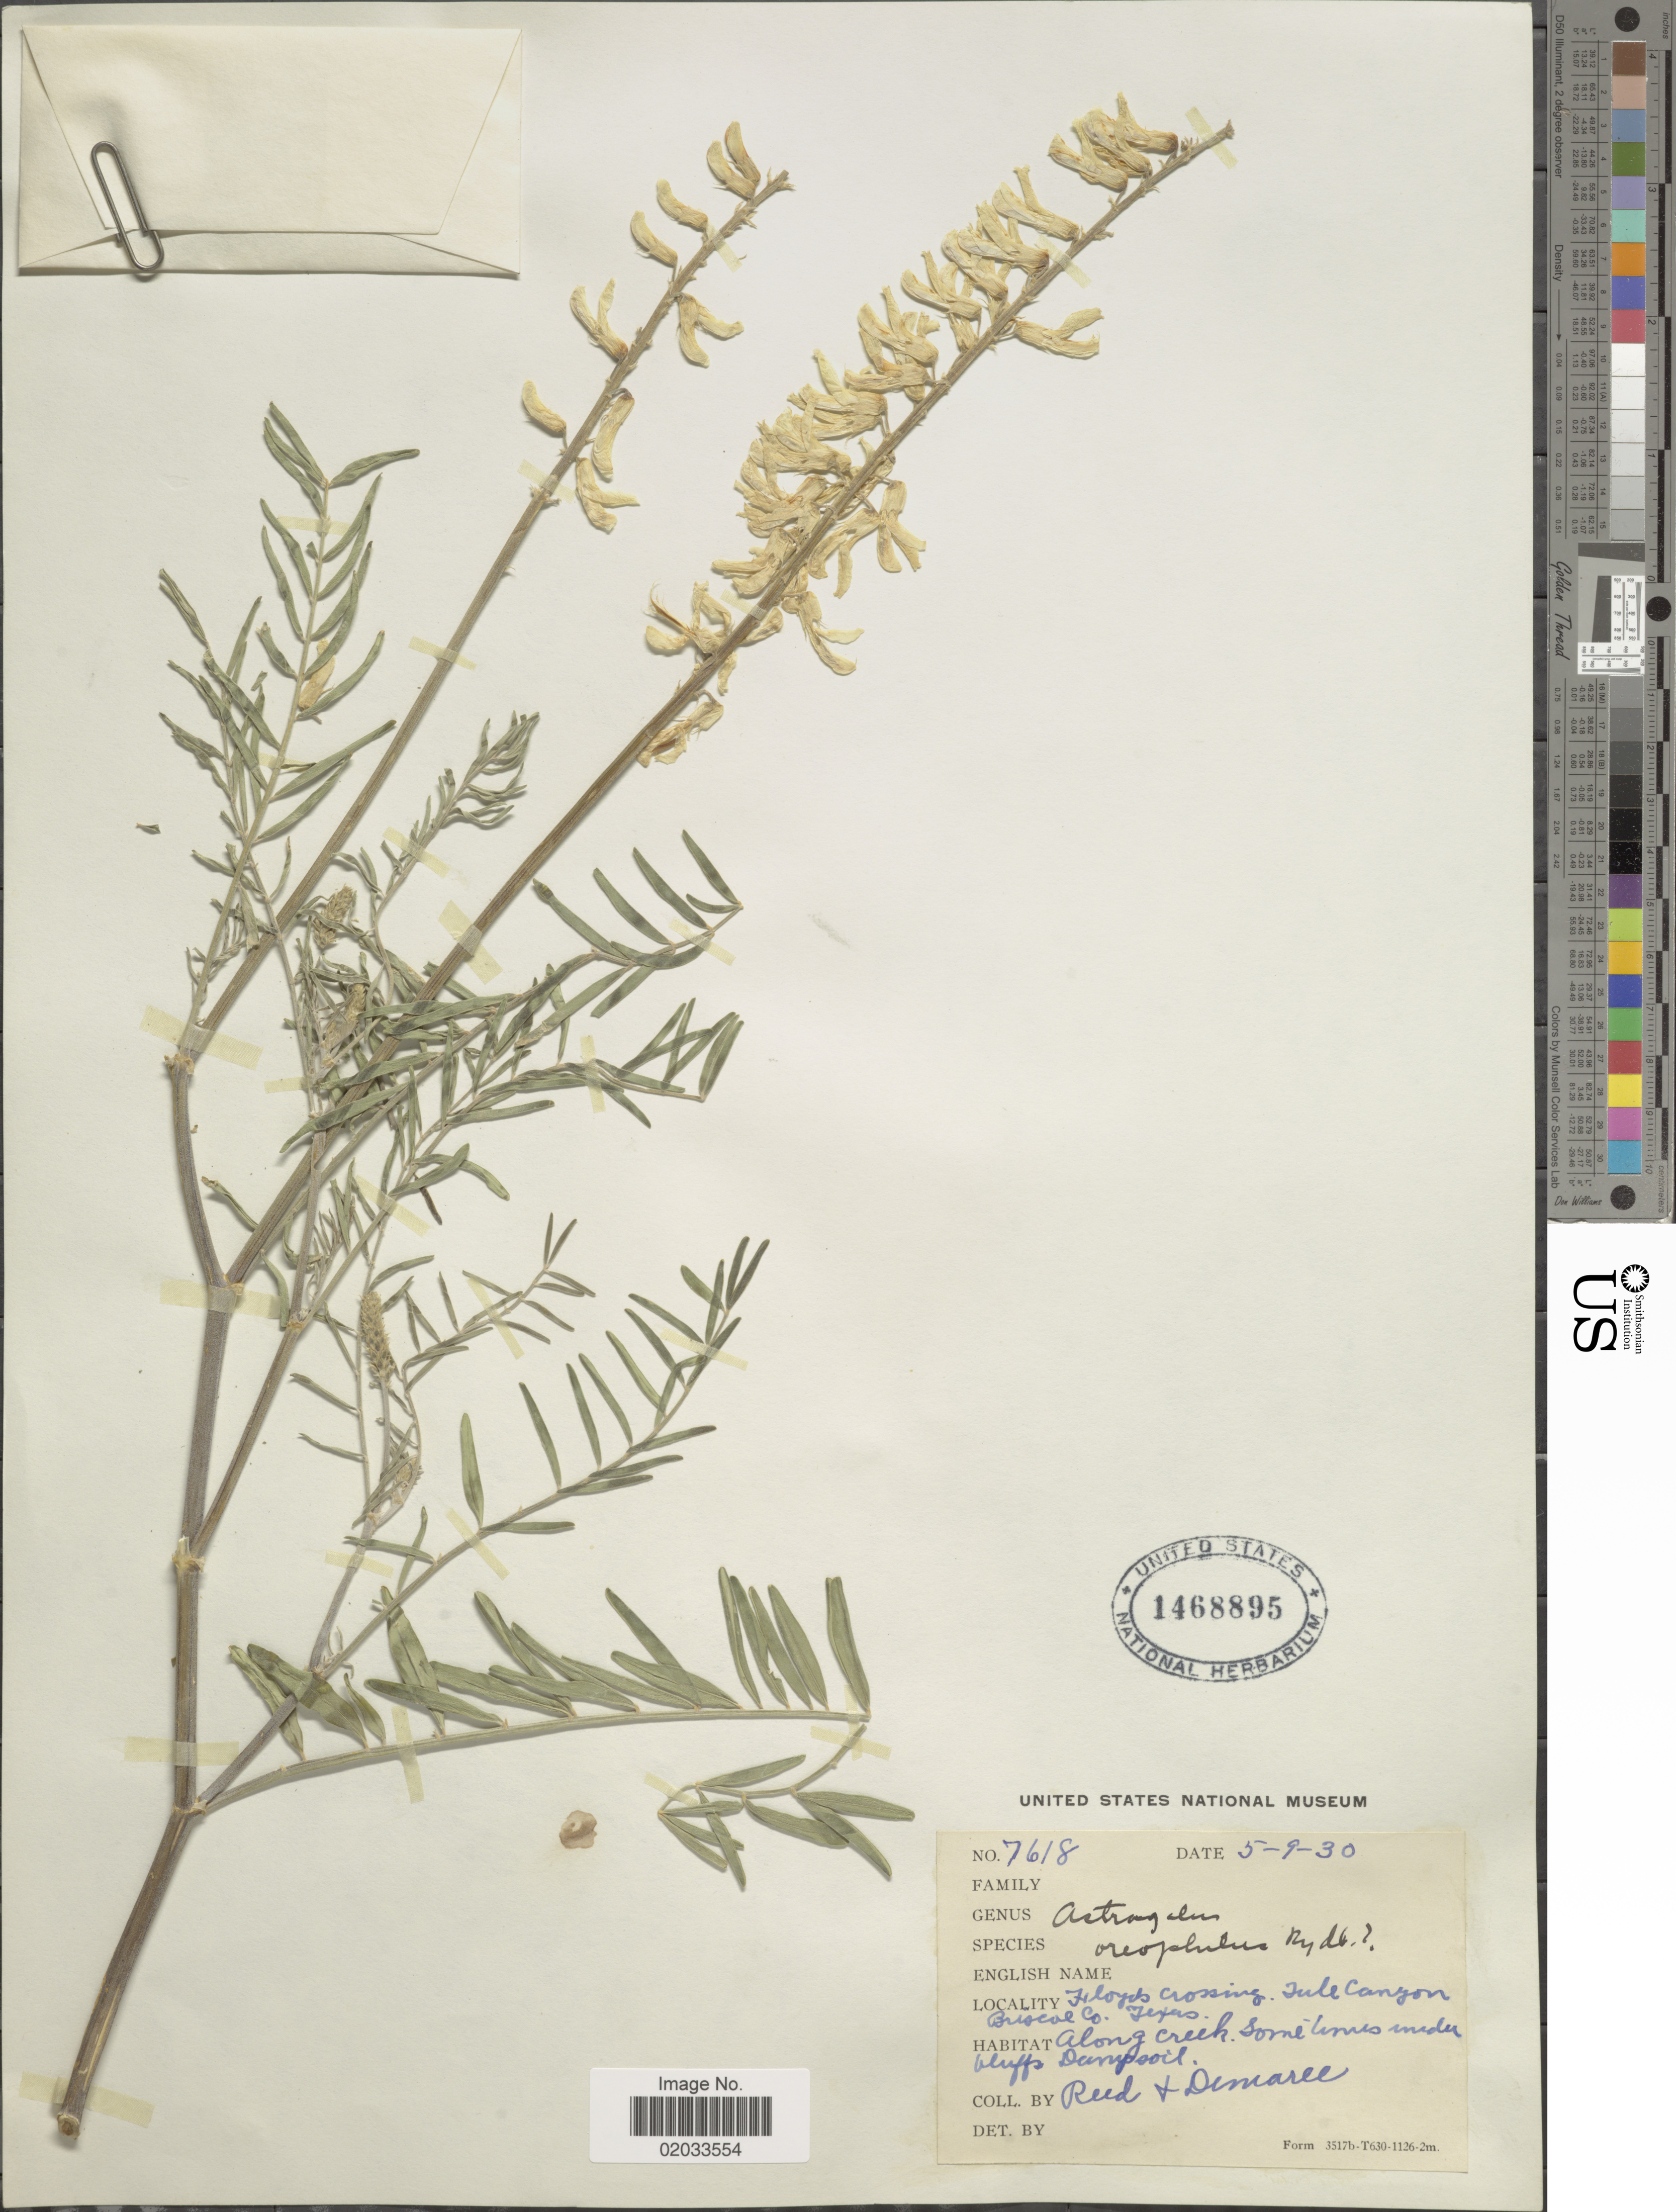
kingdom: Plantae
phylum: Tracheophyta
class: Magnoliopsida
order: Fabales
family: Fabaceae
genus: Astragalus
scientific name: Astragalus oreophilus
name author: Rydb.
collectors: -. Reed & -. Demaree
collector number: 7618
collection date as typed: Transcribed d/m/y: 9/5/30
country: United States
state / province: Texas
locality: Floyds Crossing, Tule Canyon, Briscoe Co., along creek.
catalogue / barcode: US 1468895